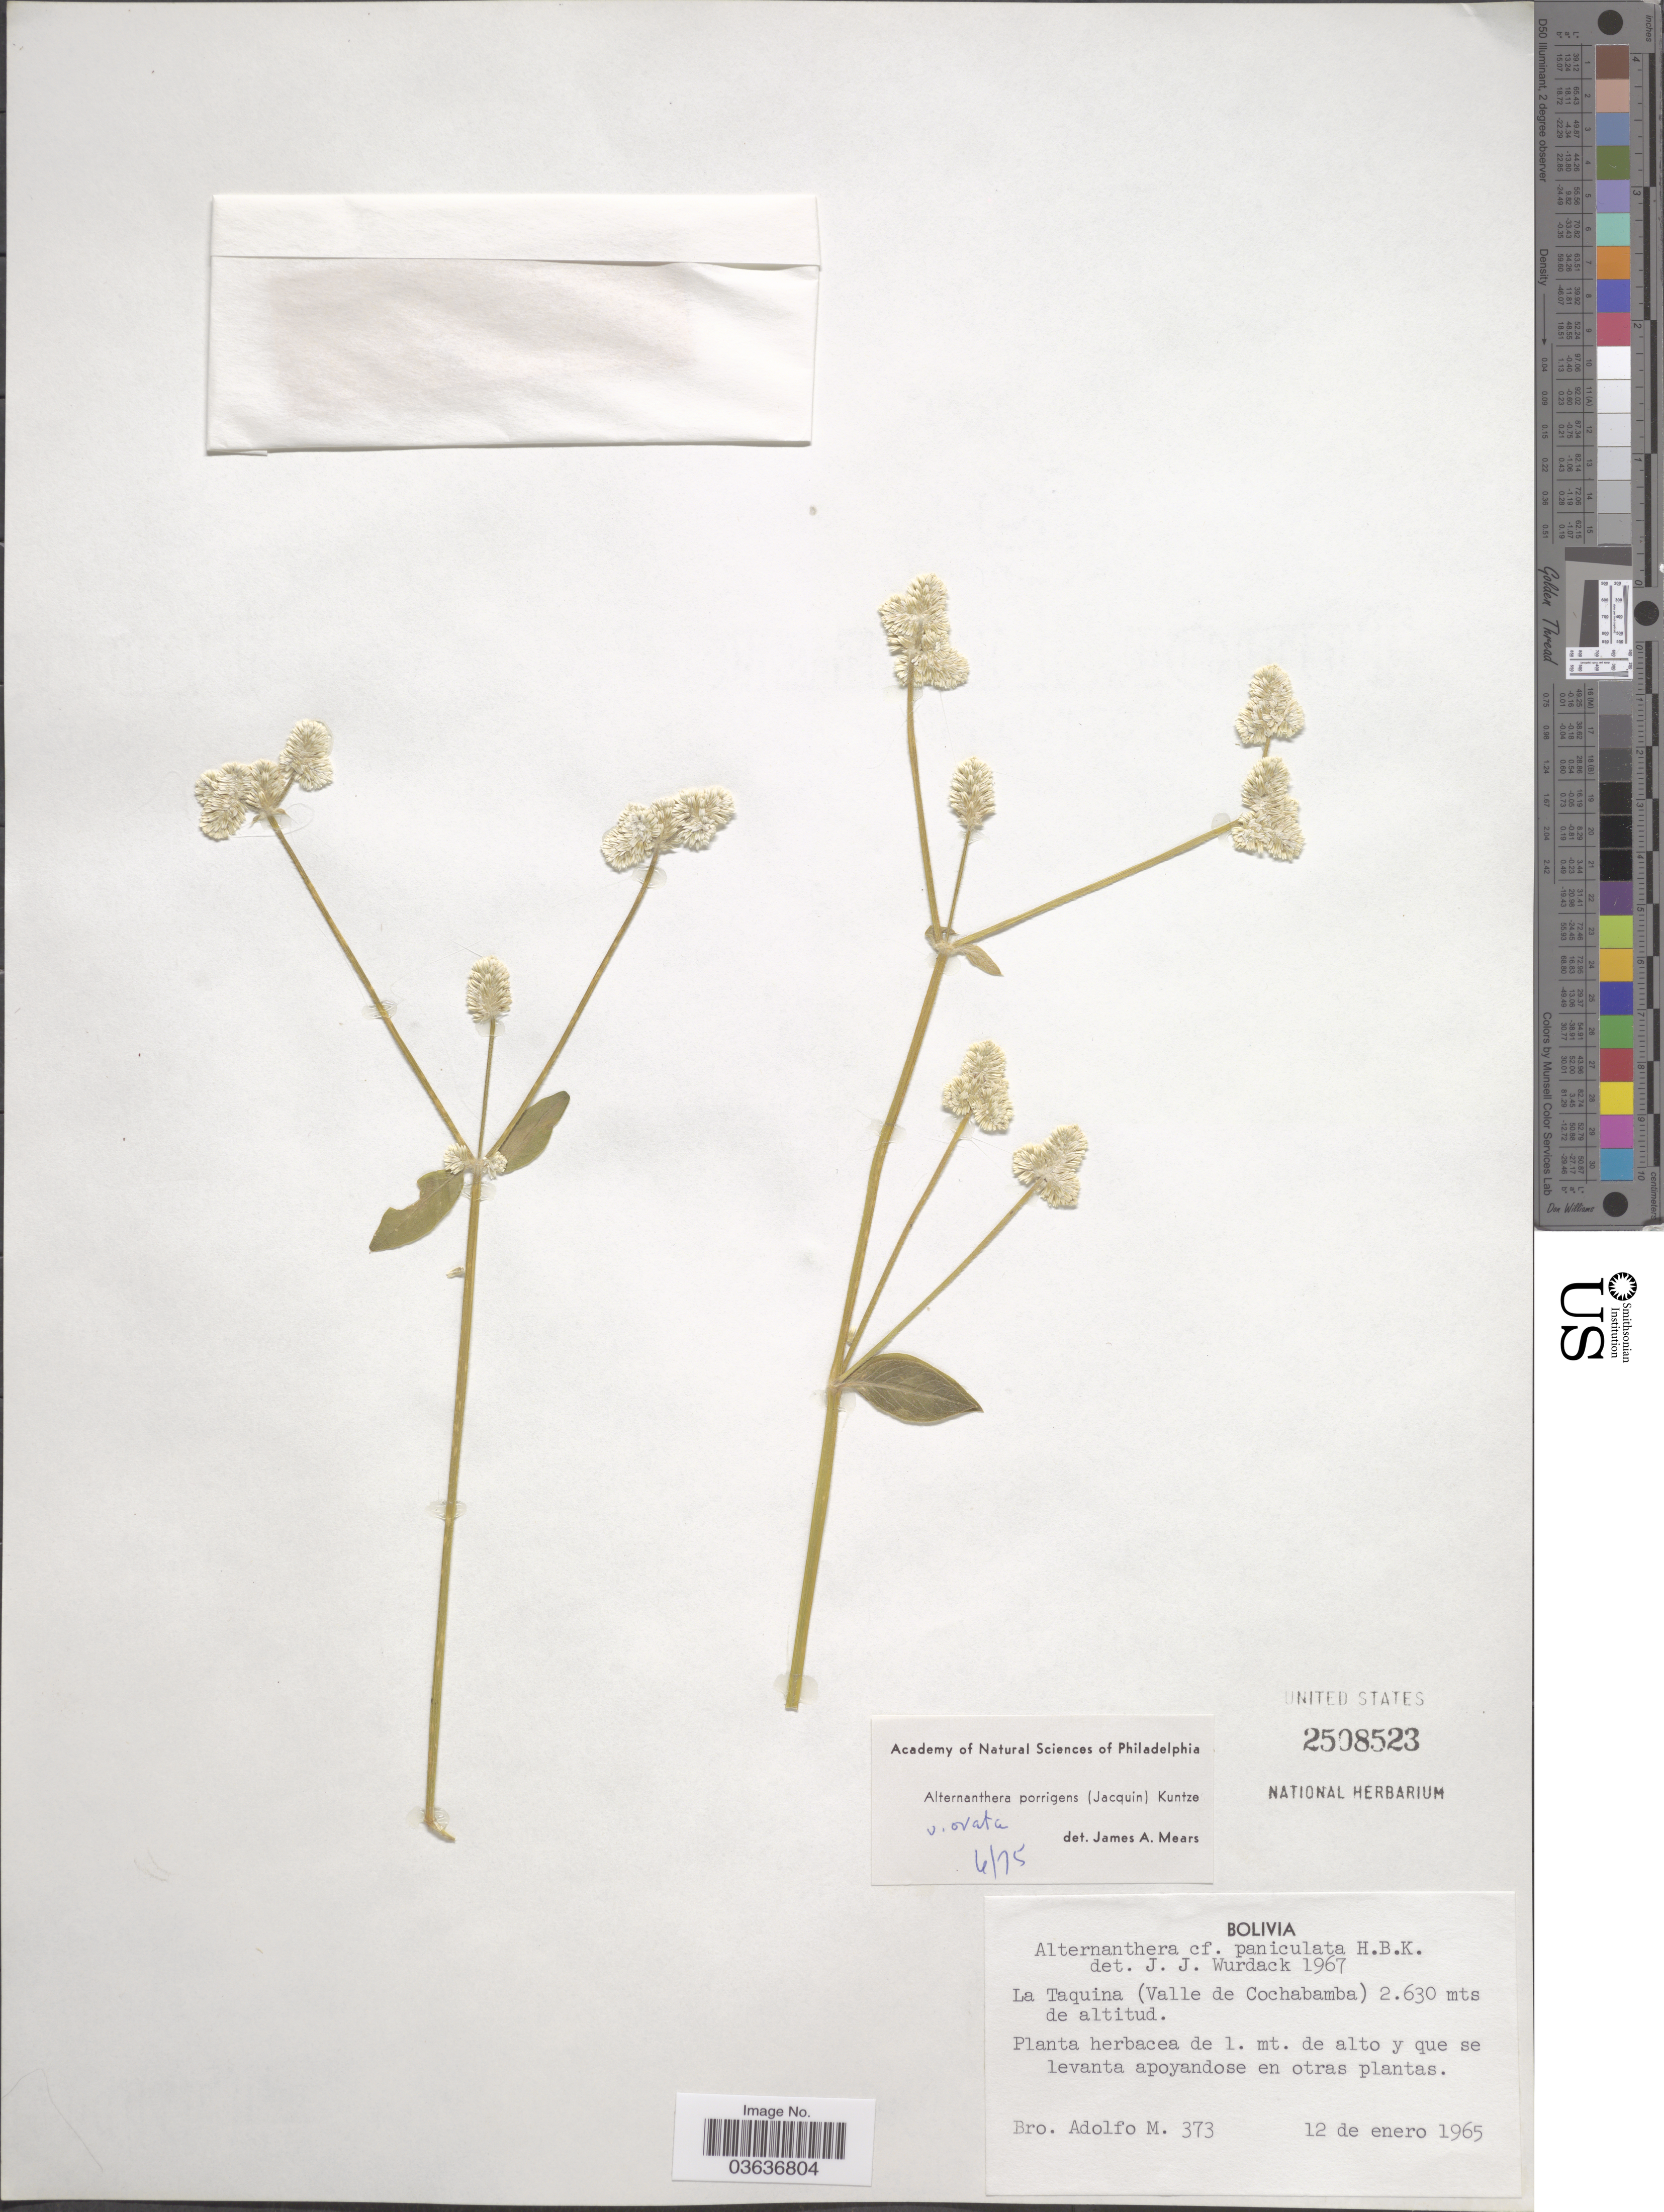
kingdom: Plantae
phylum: Tracheophyta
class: Magnoliopsida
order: Caryophyllales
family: Amaranthaceae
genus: Alternanthera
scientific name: Alternanthera porrigens var. ovata Mears var. nov. ined.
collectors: Bro. Adolfo M.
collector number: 373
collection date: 1965-01-12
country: Bolivia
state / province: Cochabamba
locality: La Taquina (Valle Cochabamba).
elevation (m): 2630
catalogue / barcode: US 2508523